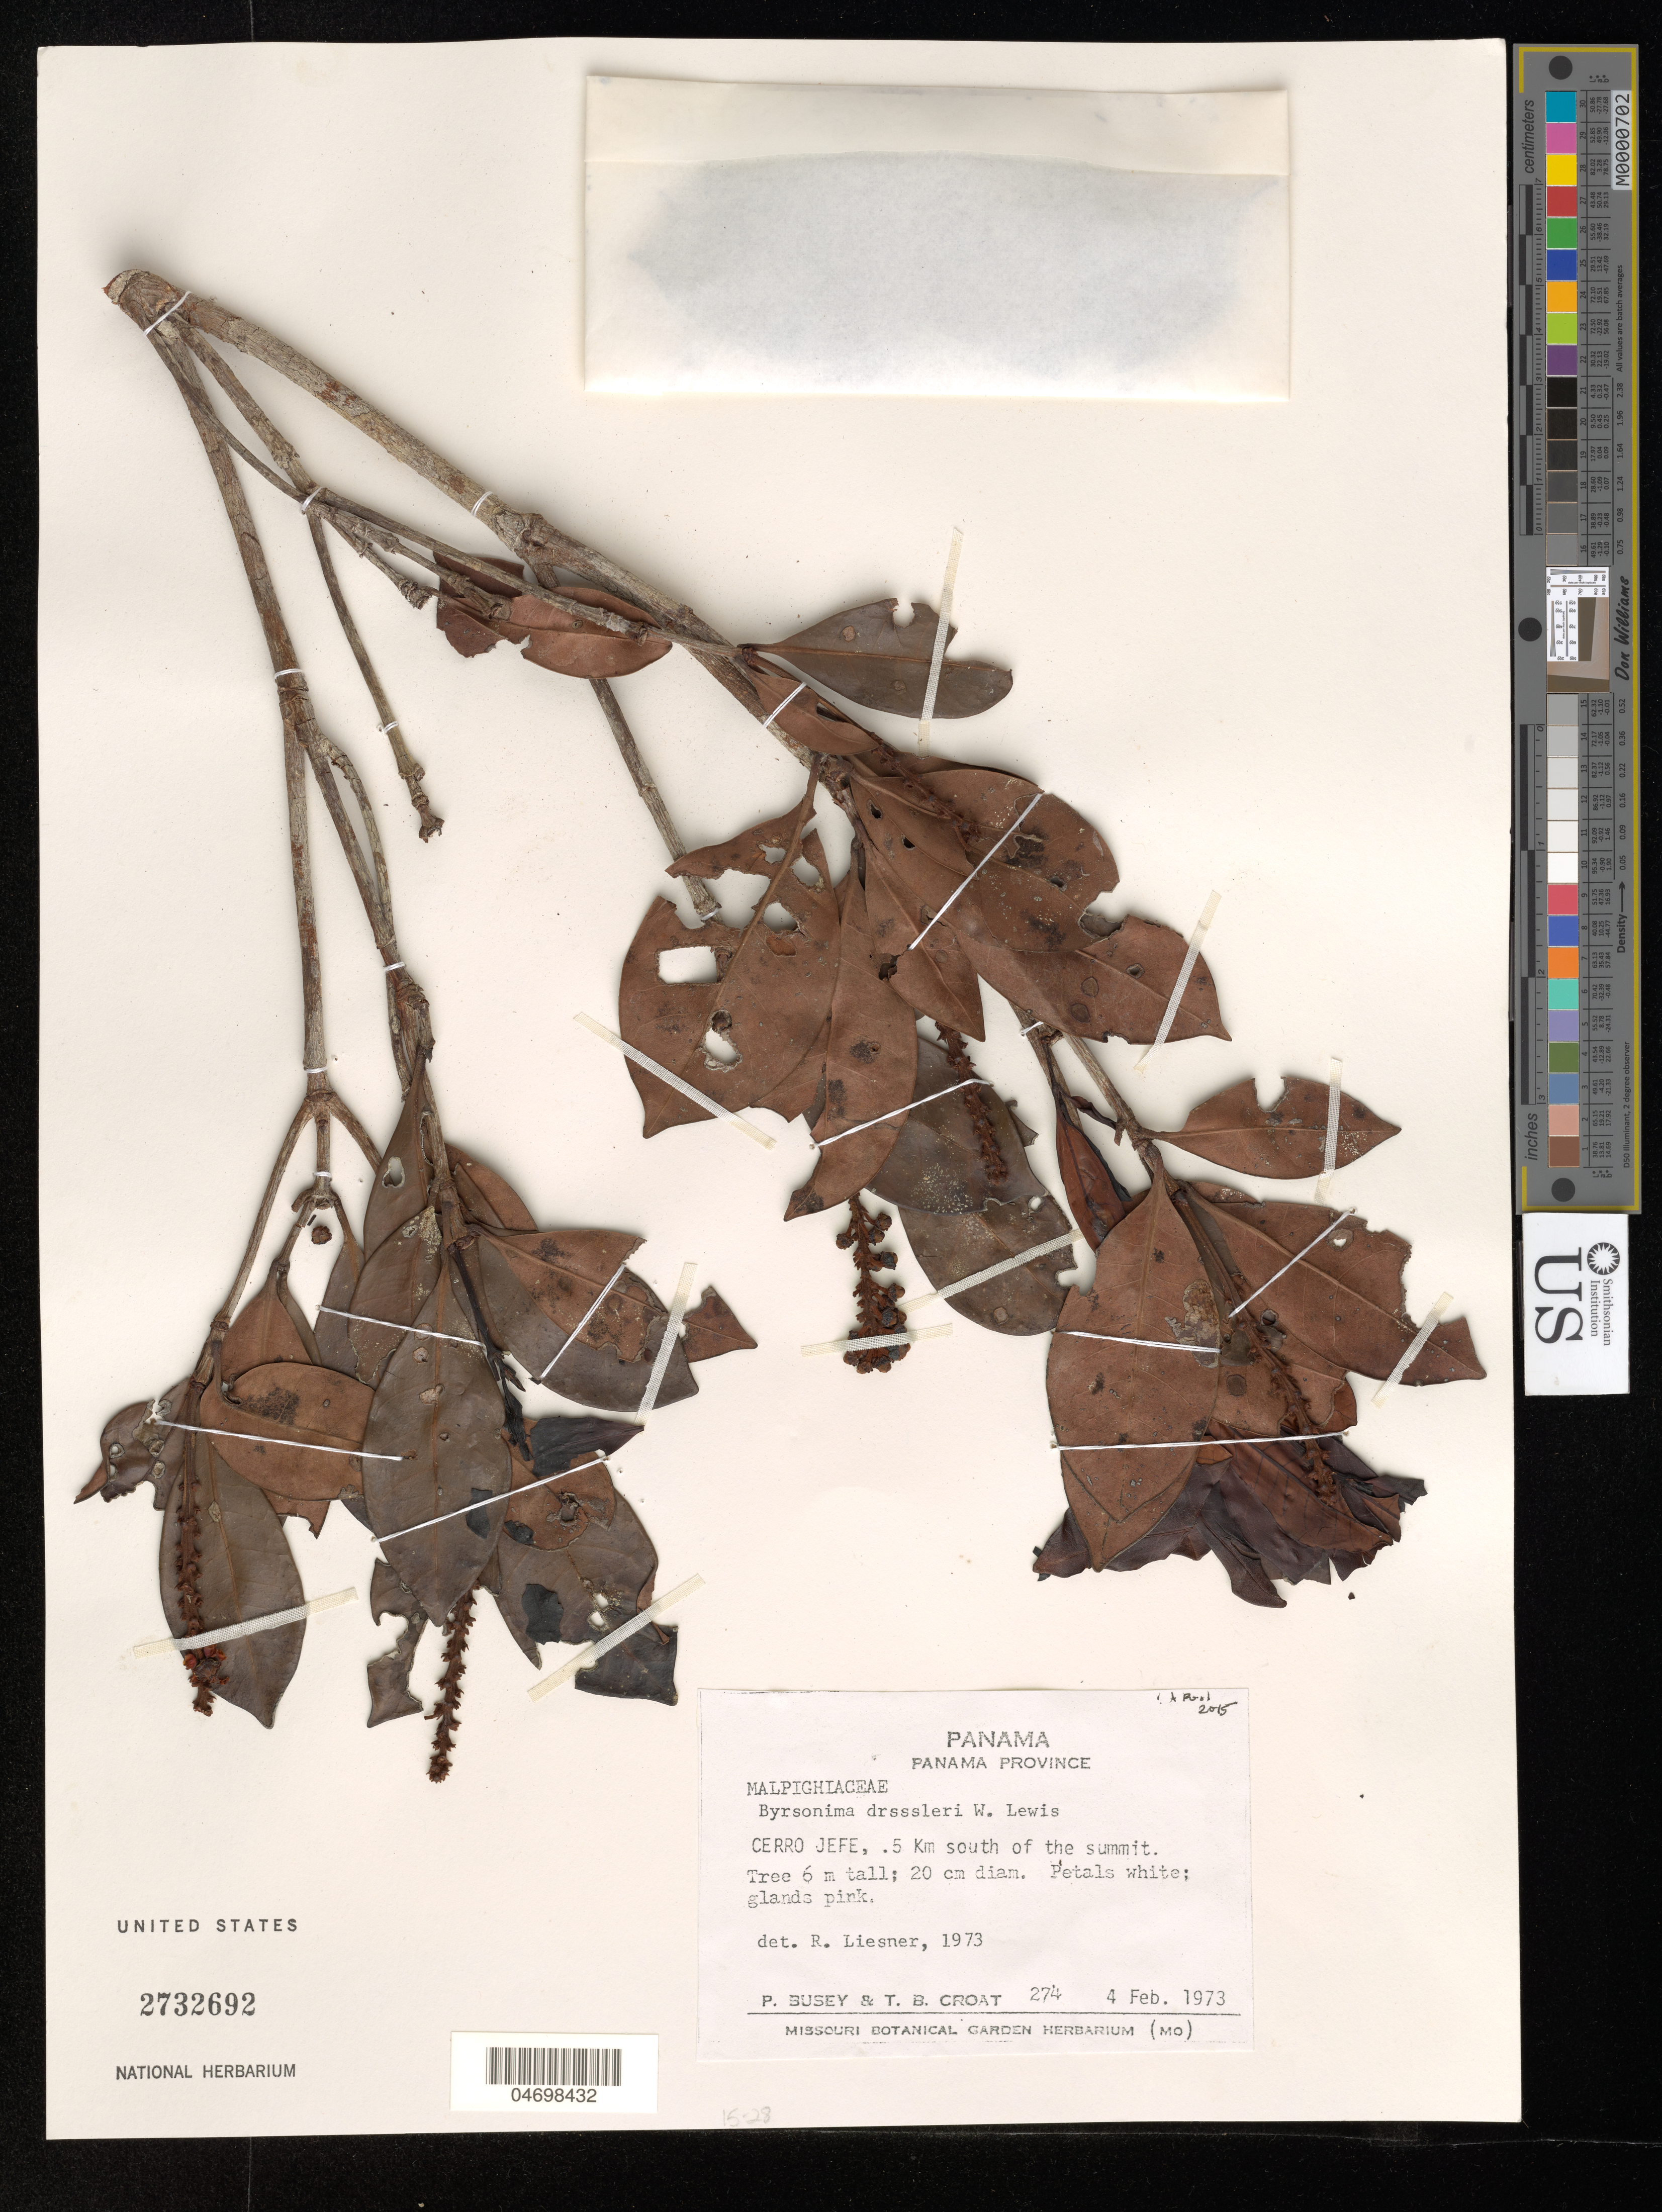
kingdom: Plantae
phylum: Tracheophyta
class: Magnoliopsida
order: Malpighiales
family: Malpighiaceae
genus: Byrsonima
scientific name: Byrsonima dressleri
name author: W.H. Lewis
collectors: P. Busey & T. B. Croat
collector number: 274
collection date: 1973-02-04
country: Panama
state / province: Panamá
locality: Panama Province, Cerro Jefe, 0.5 Km south of the summit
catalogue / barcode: US 3732692